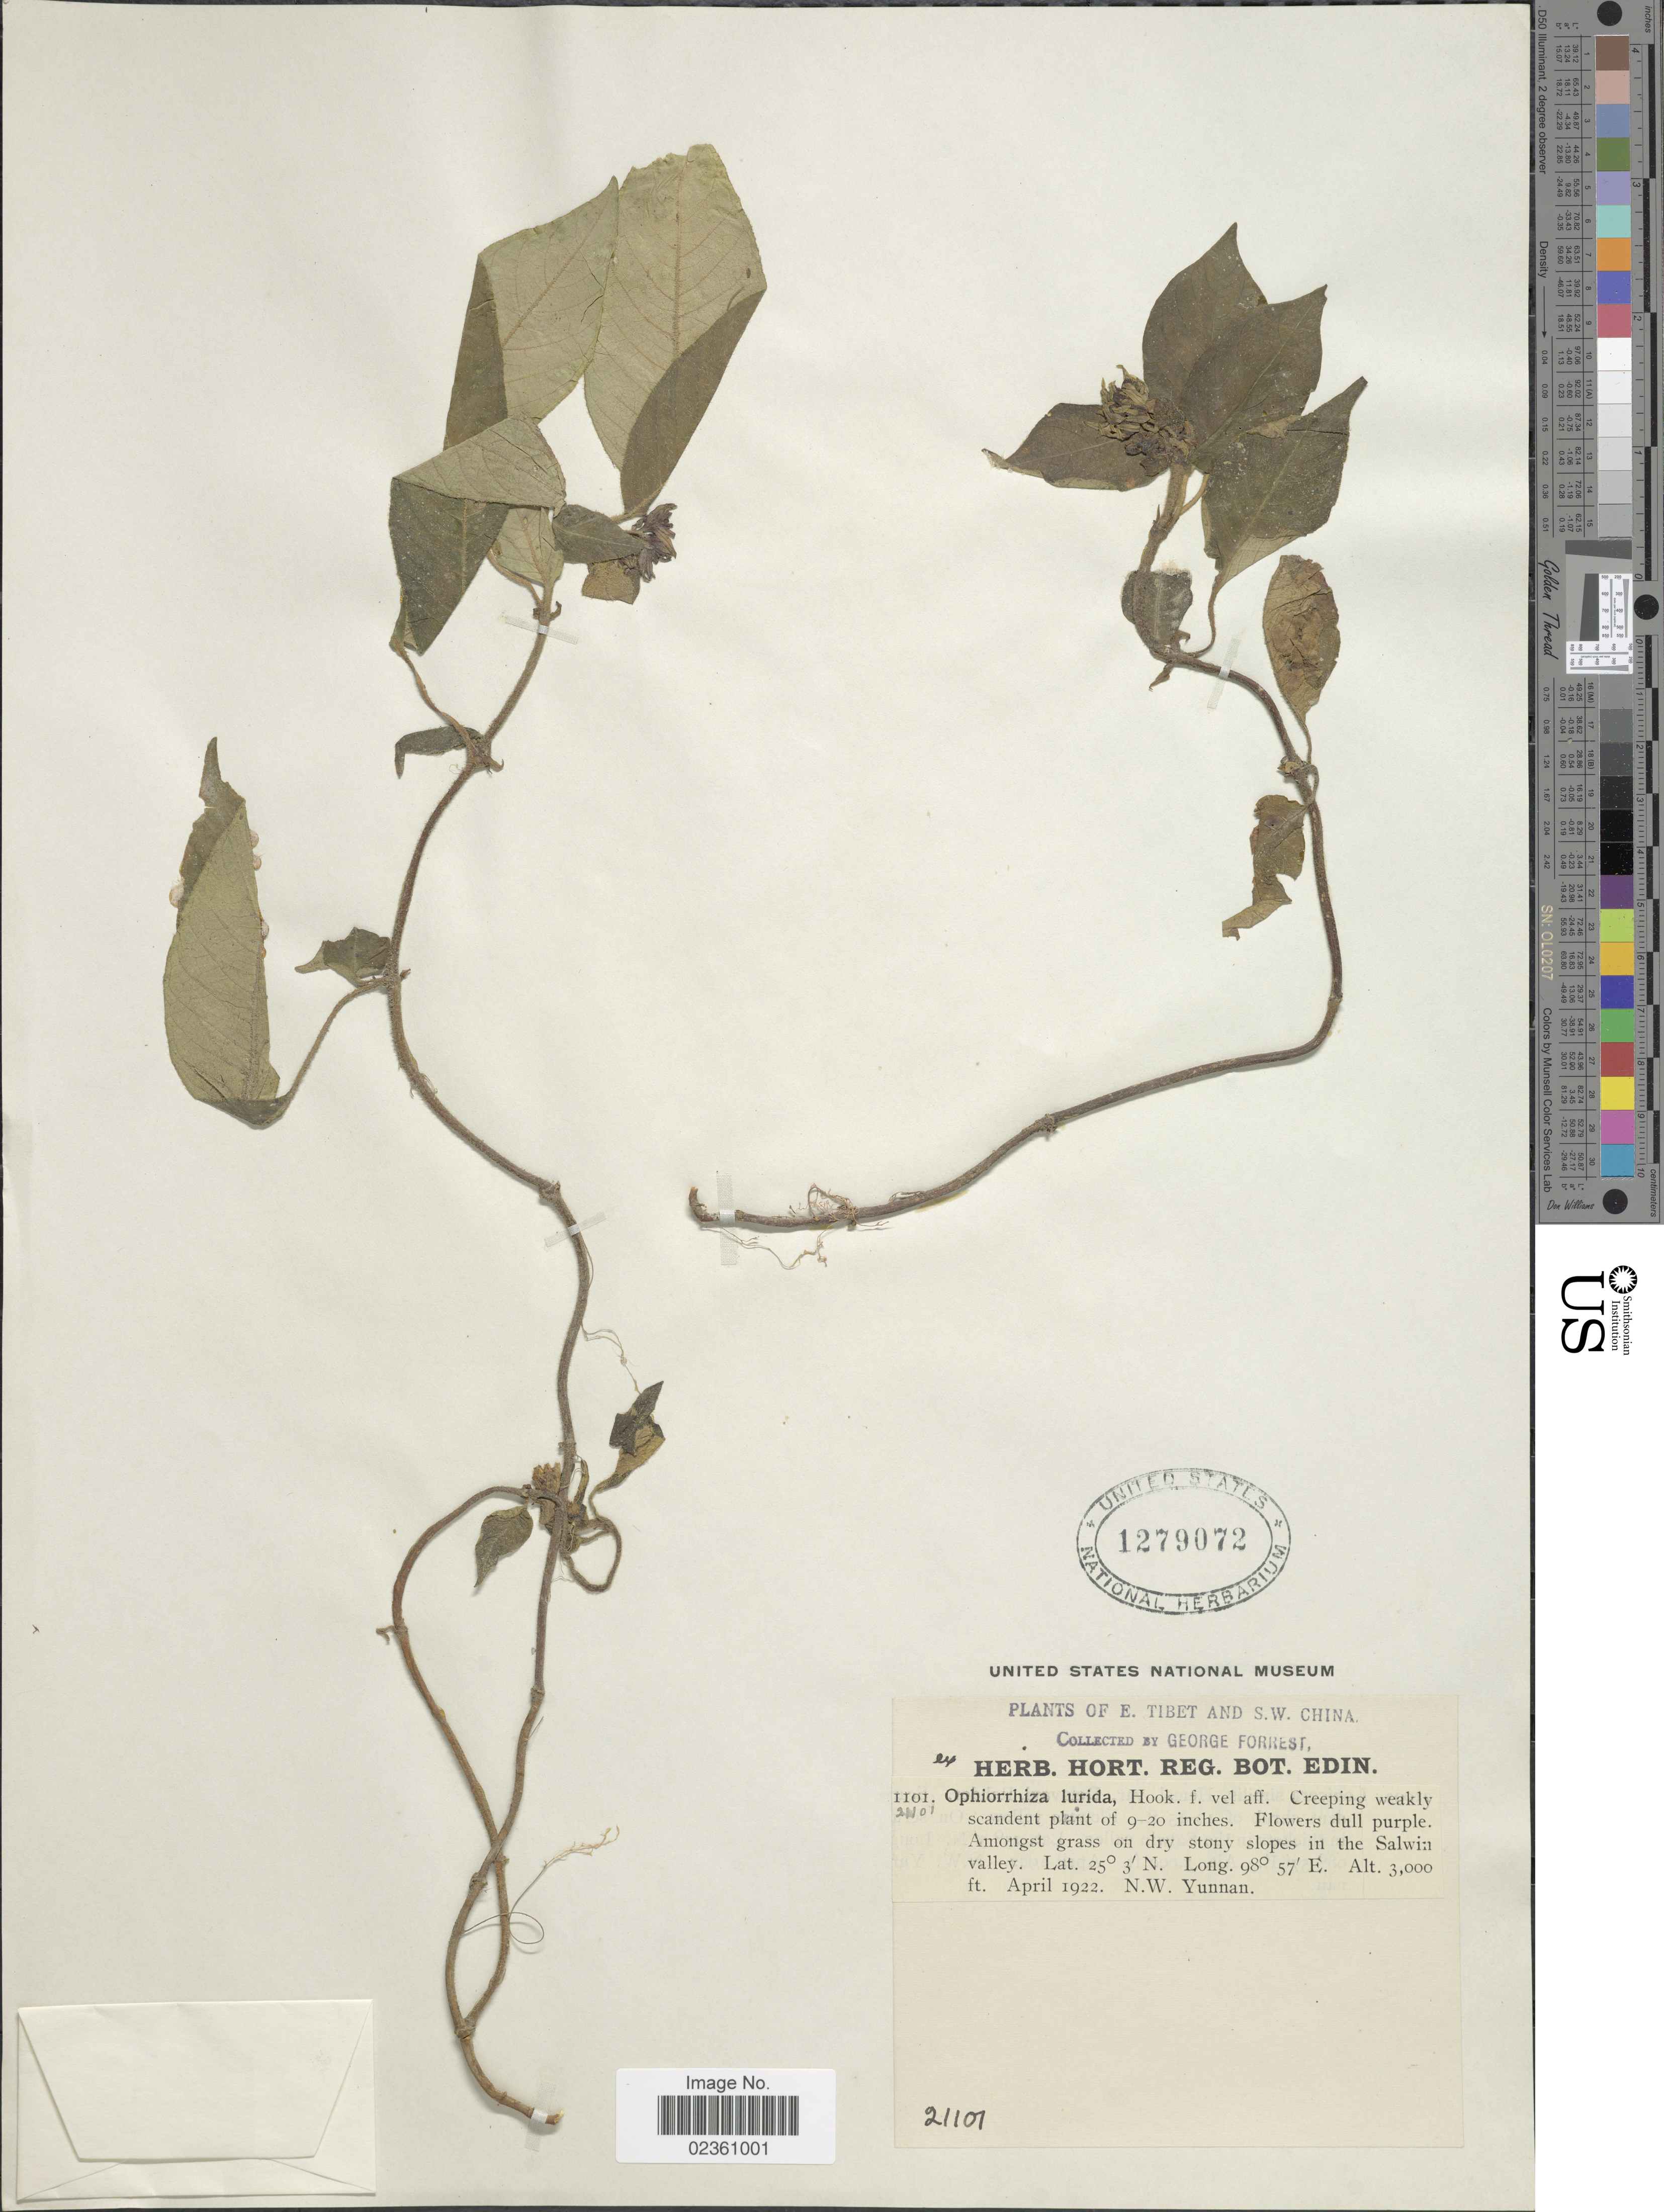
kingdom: Plantae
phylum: Tracheophyta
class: Magnoliopsida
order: Gentianales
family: Rubiaceae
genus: Ophiorrhiza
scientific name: Ophiorrhiza lurida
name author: Hook. f.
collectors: G. Forrest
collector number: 21101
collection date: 1922-04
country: China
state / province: Yunnan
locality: E.Tibet And S.W China. Amongst grass on dry stony slopes in the Salwia valley, N.W. Yunnan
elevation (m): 914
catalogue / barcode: US 1279072